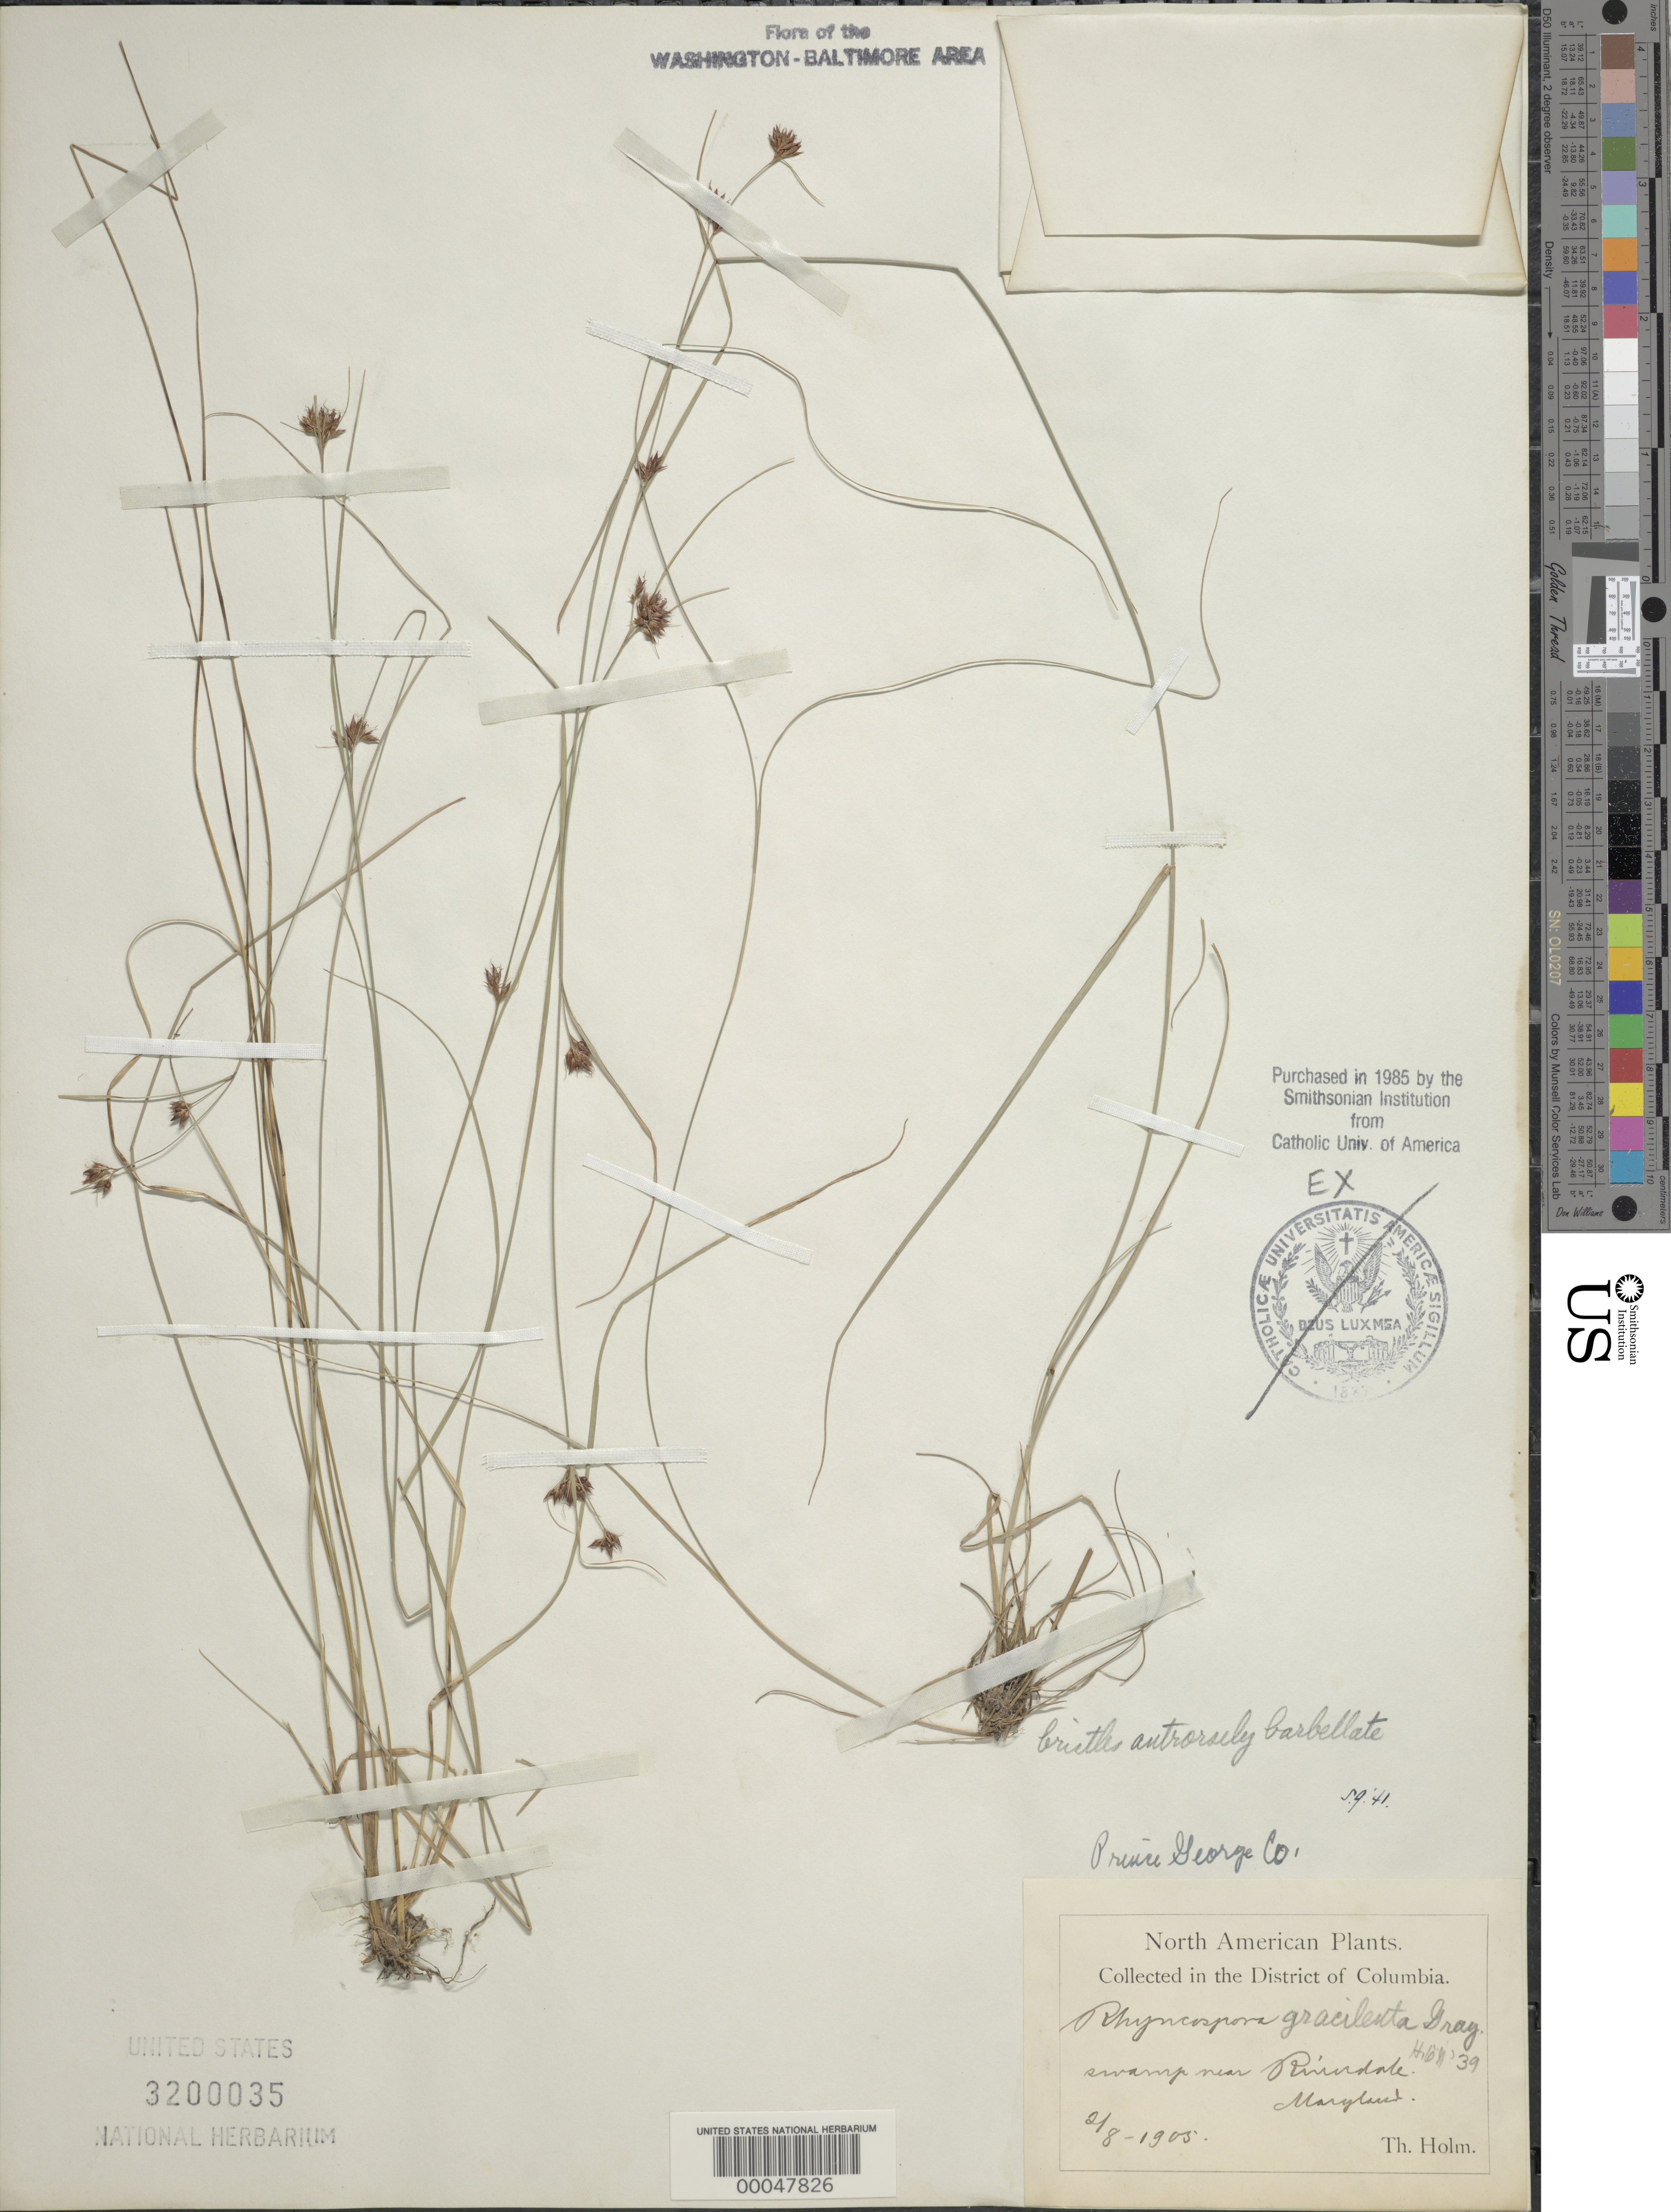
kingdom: Plantae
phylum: Tracheophyta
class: Liliopsida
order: Poales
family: Cyperaceae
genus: Rhynchospora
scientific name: Rhynchospora gracilenta A. Gray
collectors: T. Holm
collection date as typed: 02 Aug 1905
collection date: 1905-08-02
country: United States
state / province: Maryland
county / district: Prince George's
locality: Near Riverdale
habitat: Swamp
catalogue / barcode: US 3200035